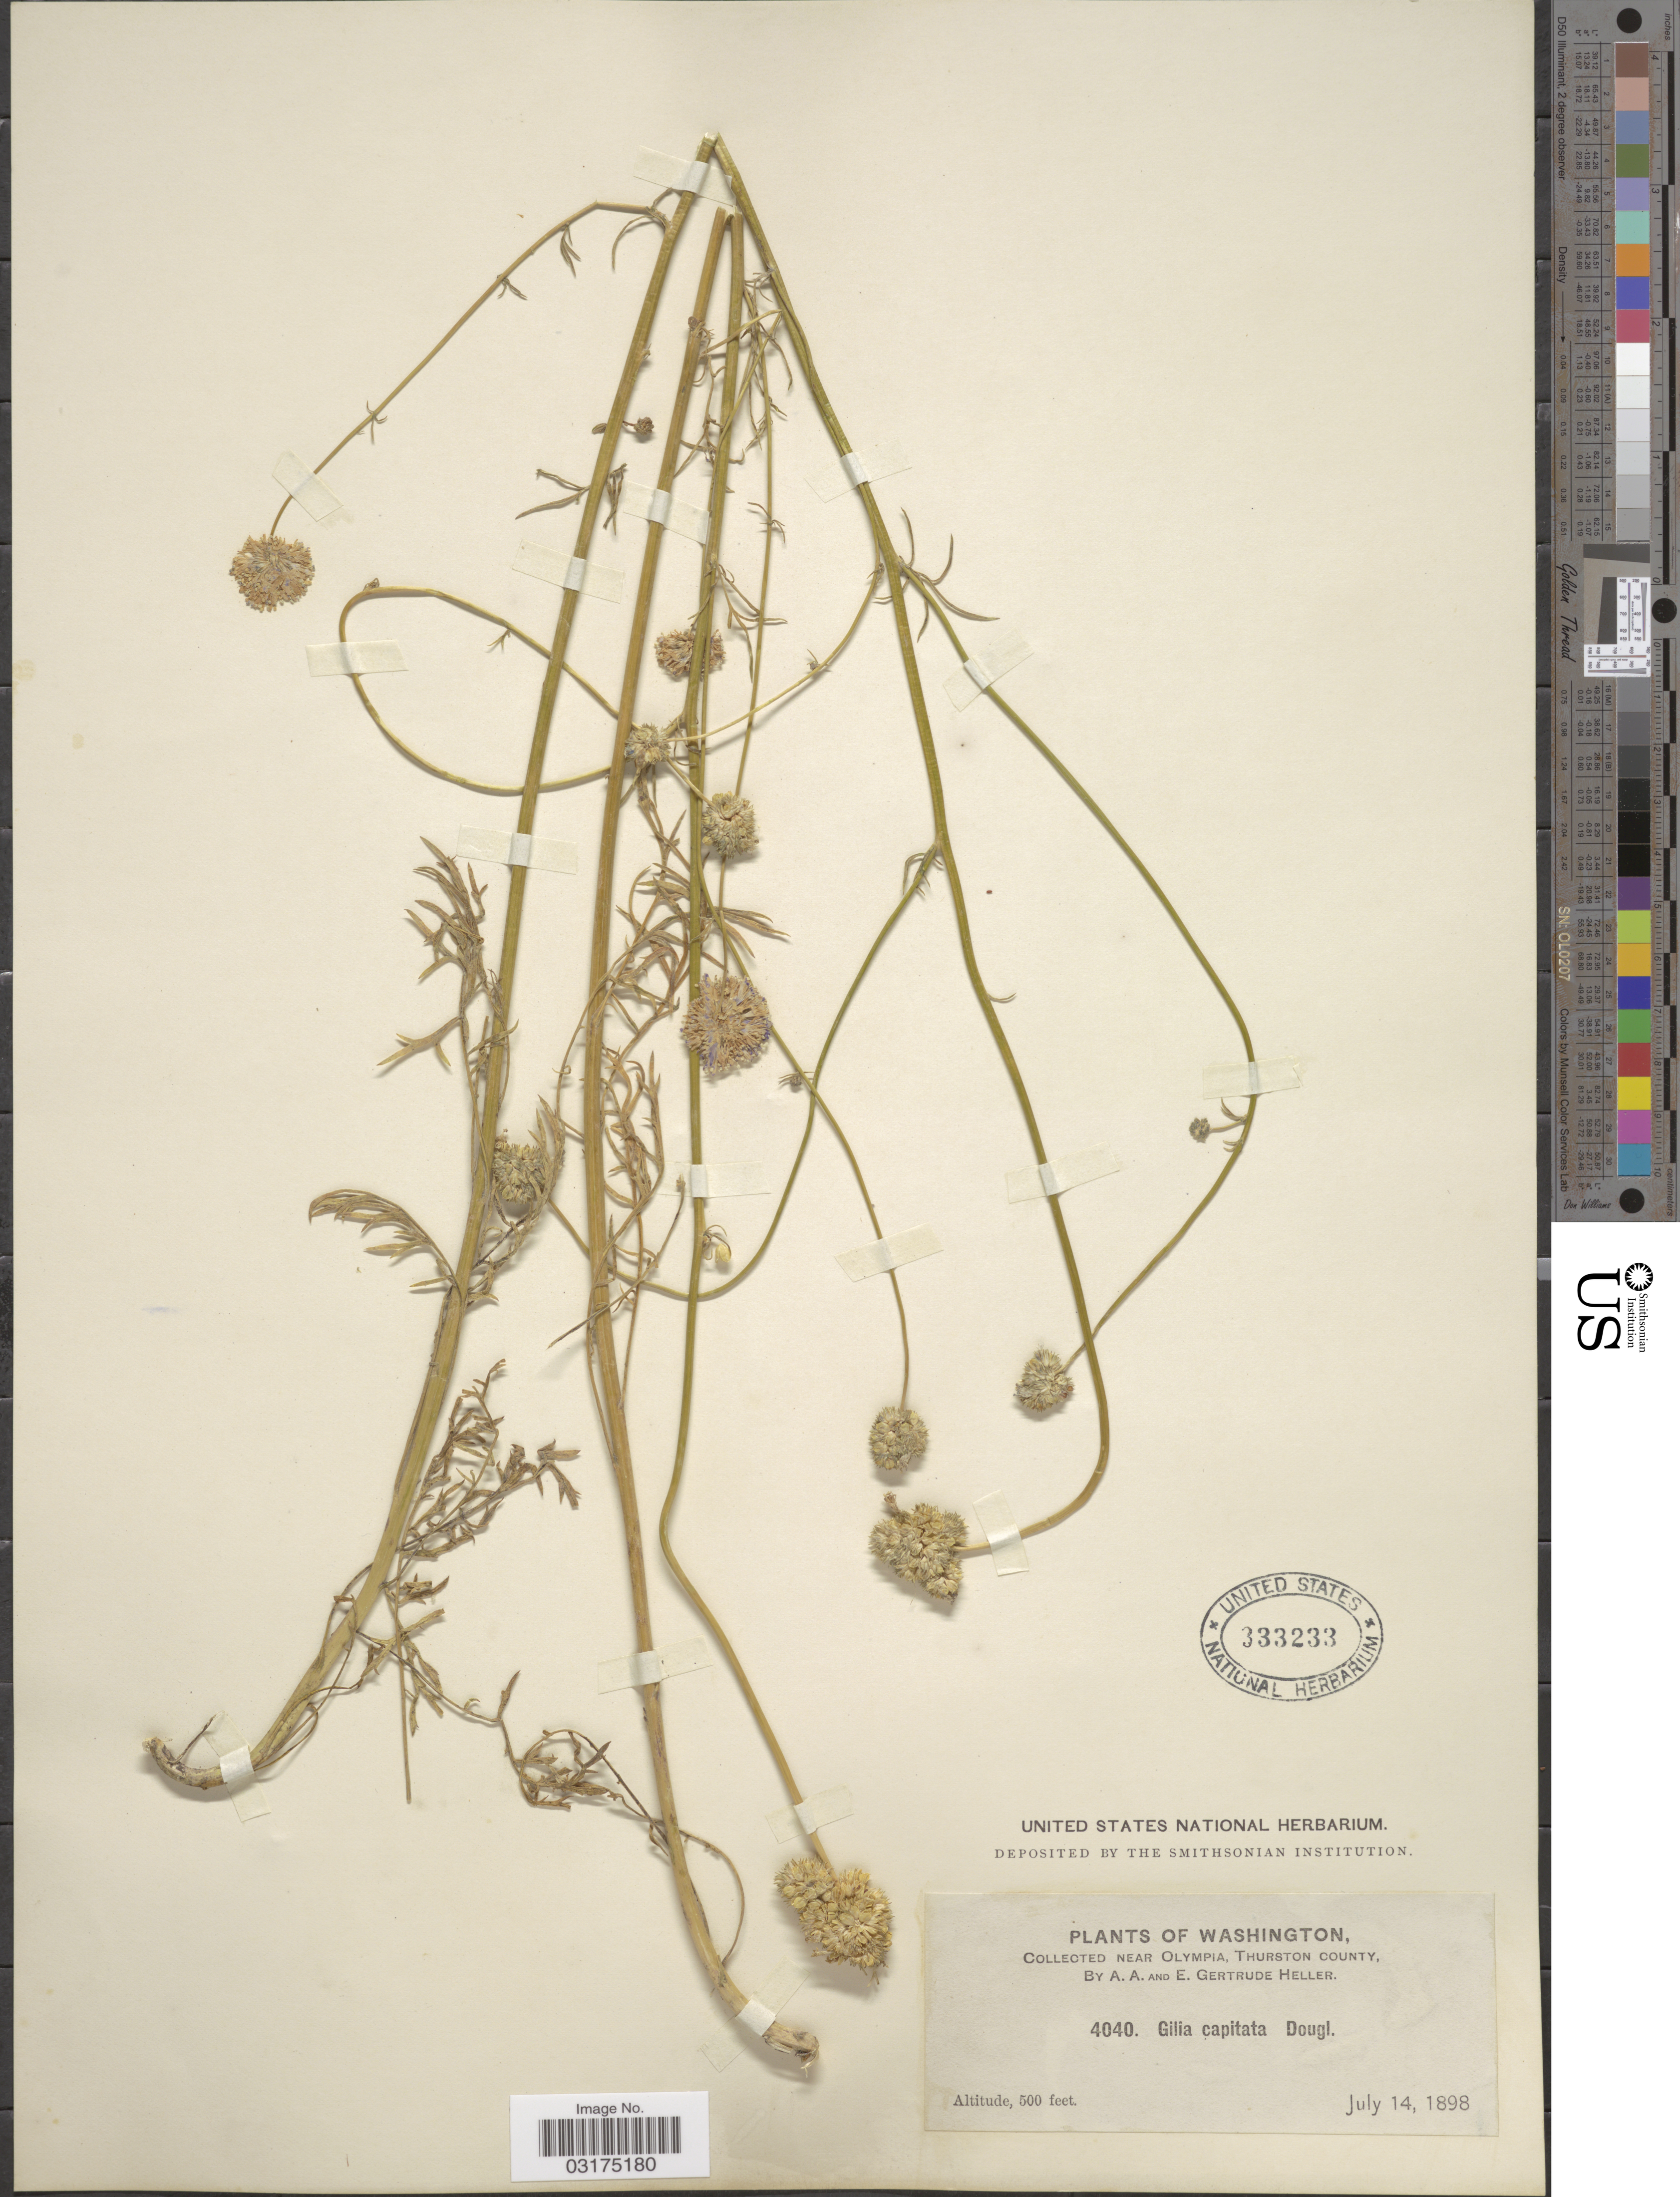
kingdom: Plantae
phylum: Tracheophyta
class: Magnoliopsida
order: Ericales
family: Polemoniaceae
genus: Gilia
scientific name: Gilia capitata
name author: Sims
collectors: A. A. Heller & E. Gertrude Heller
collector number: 4040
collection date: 1898-07-14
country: United States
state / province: Washington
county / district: Thurston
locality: Near Olympia, Thurston County.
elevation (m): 152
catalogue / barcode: US 333233